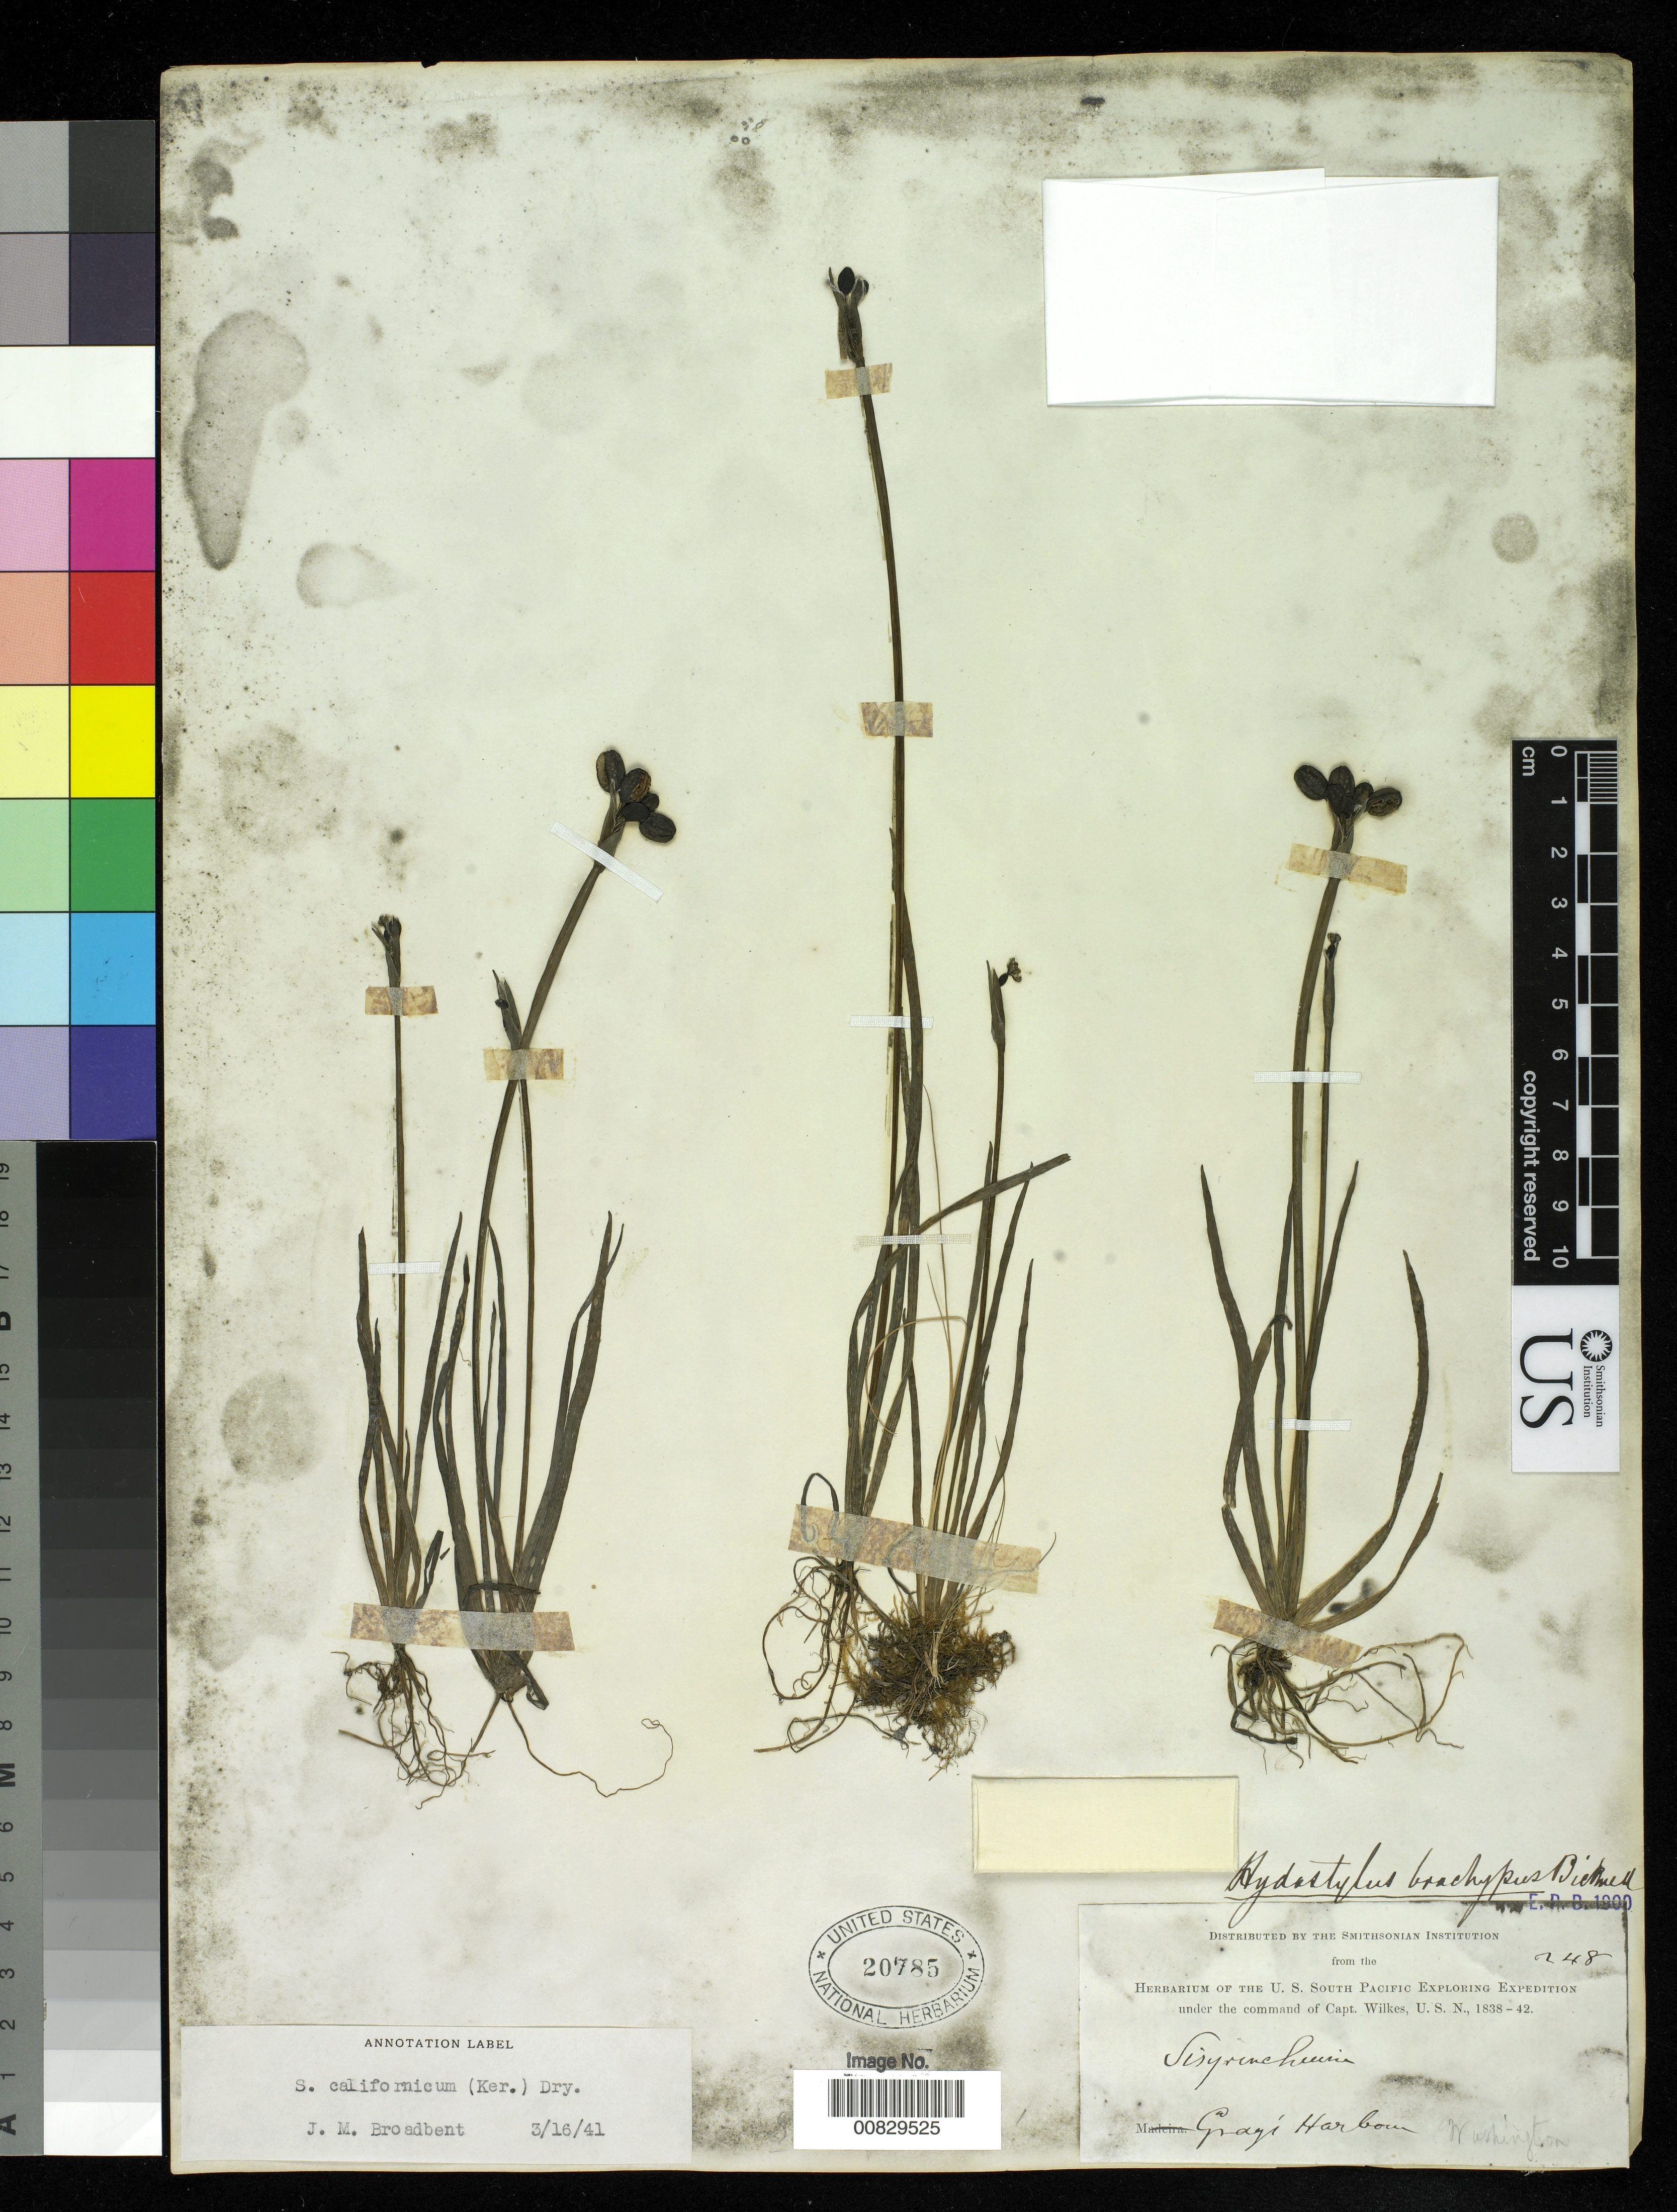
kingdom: Plantae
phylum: Tracheophyta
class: Liliopsida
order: Asparagales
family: Iridaceae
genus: Sisyrinchium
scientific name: Sisyrinchium californicum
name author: (Ker Gawl.) Dryand.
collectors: Wilkes Explor. Exped.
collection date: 1838/1842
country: United States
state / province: Washington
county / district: Grays Harbor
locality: Gray's Harbour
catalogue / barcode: US 20785